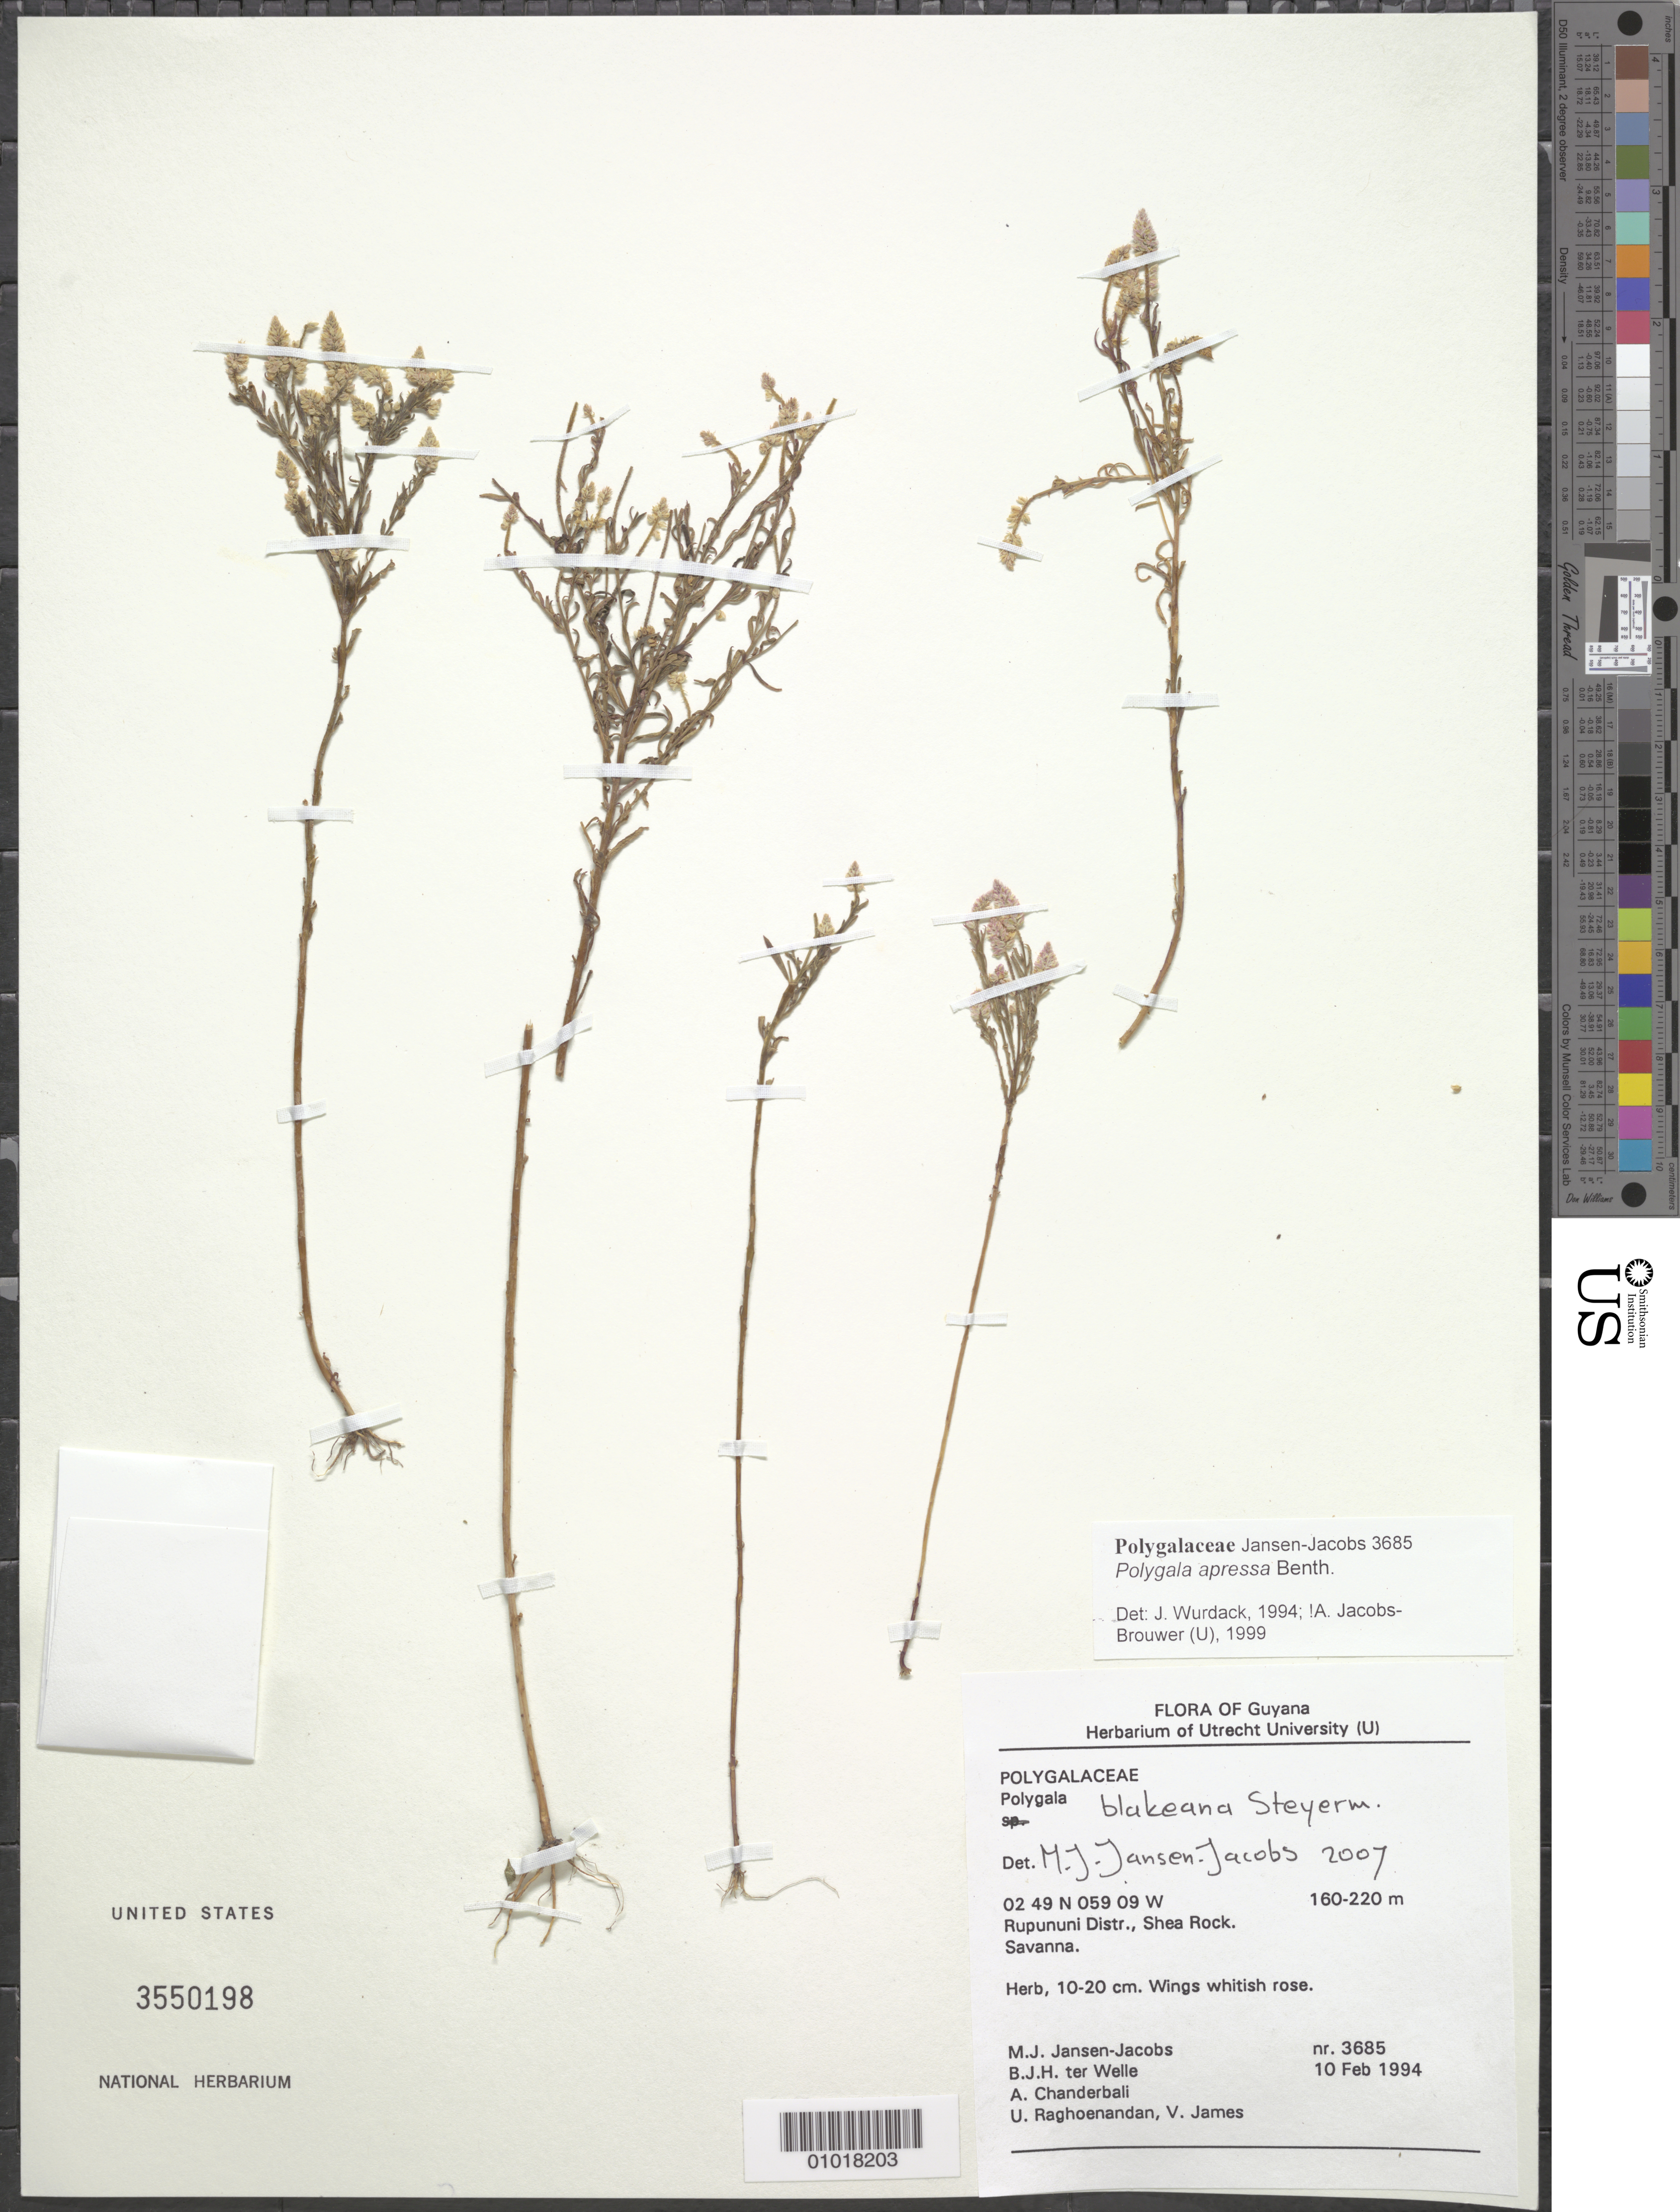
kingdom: Plantae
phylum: Tracheophyta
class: Magnoliopsida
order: Fabales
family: Polygalaceae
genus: Polygala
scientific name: Polygala blakeana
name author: Steyerm.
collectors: M. J. Jansen-Jacobs, B. Welle, A. S. Chanderbali, U. Raghoenandan & V. James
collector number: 3685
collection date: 1994-02-10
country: Guyana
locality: Rupununi Distr., Shea Rock.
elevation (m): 160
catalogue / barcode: US 3550198